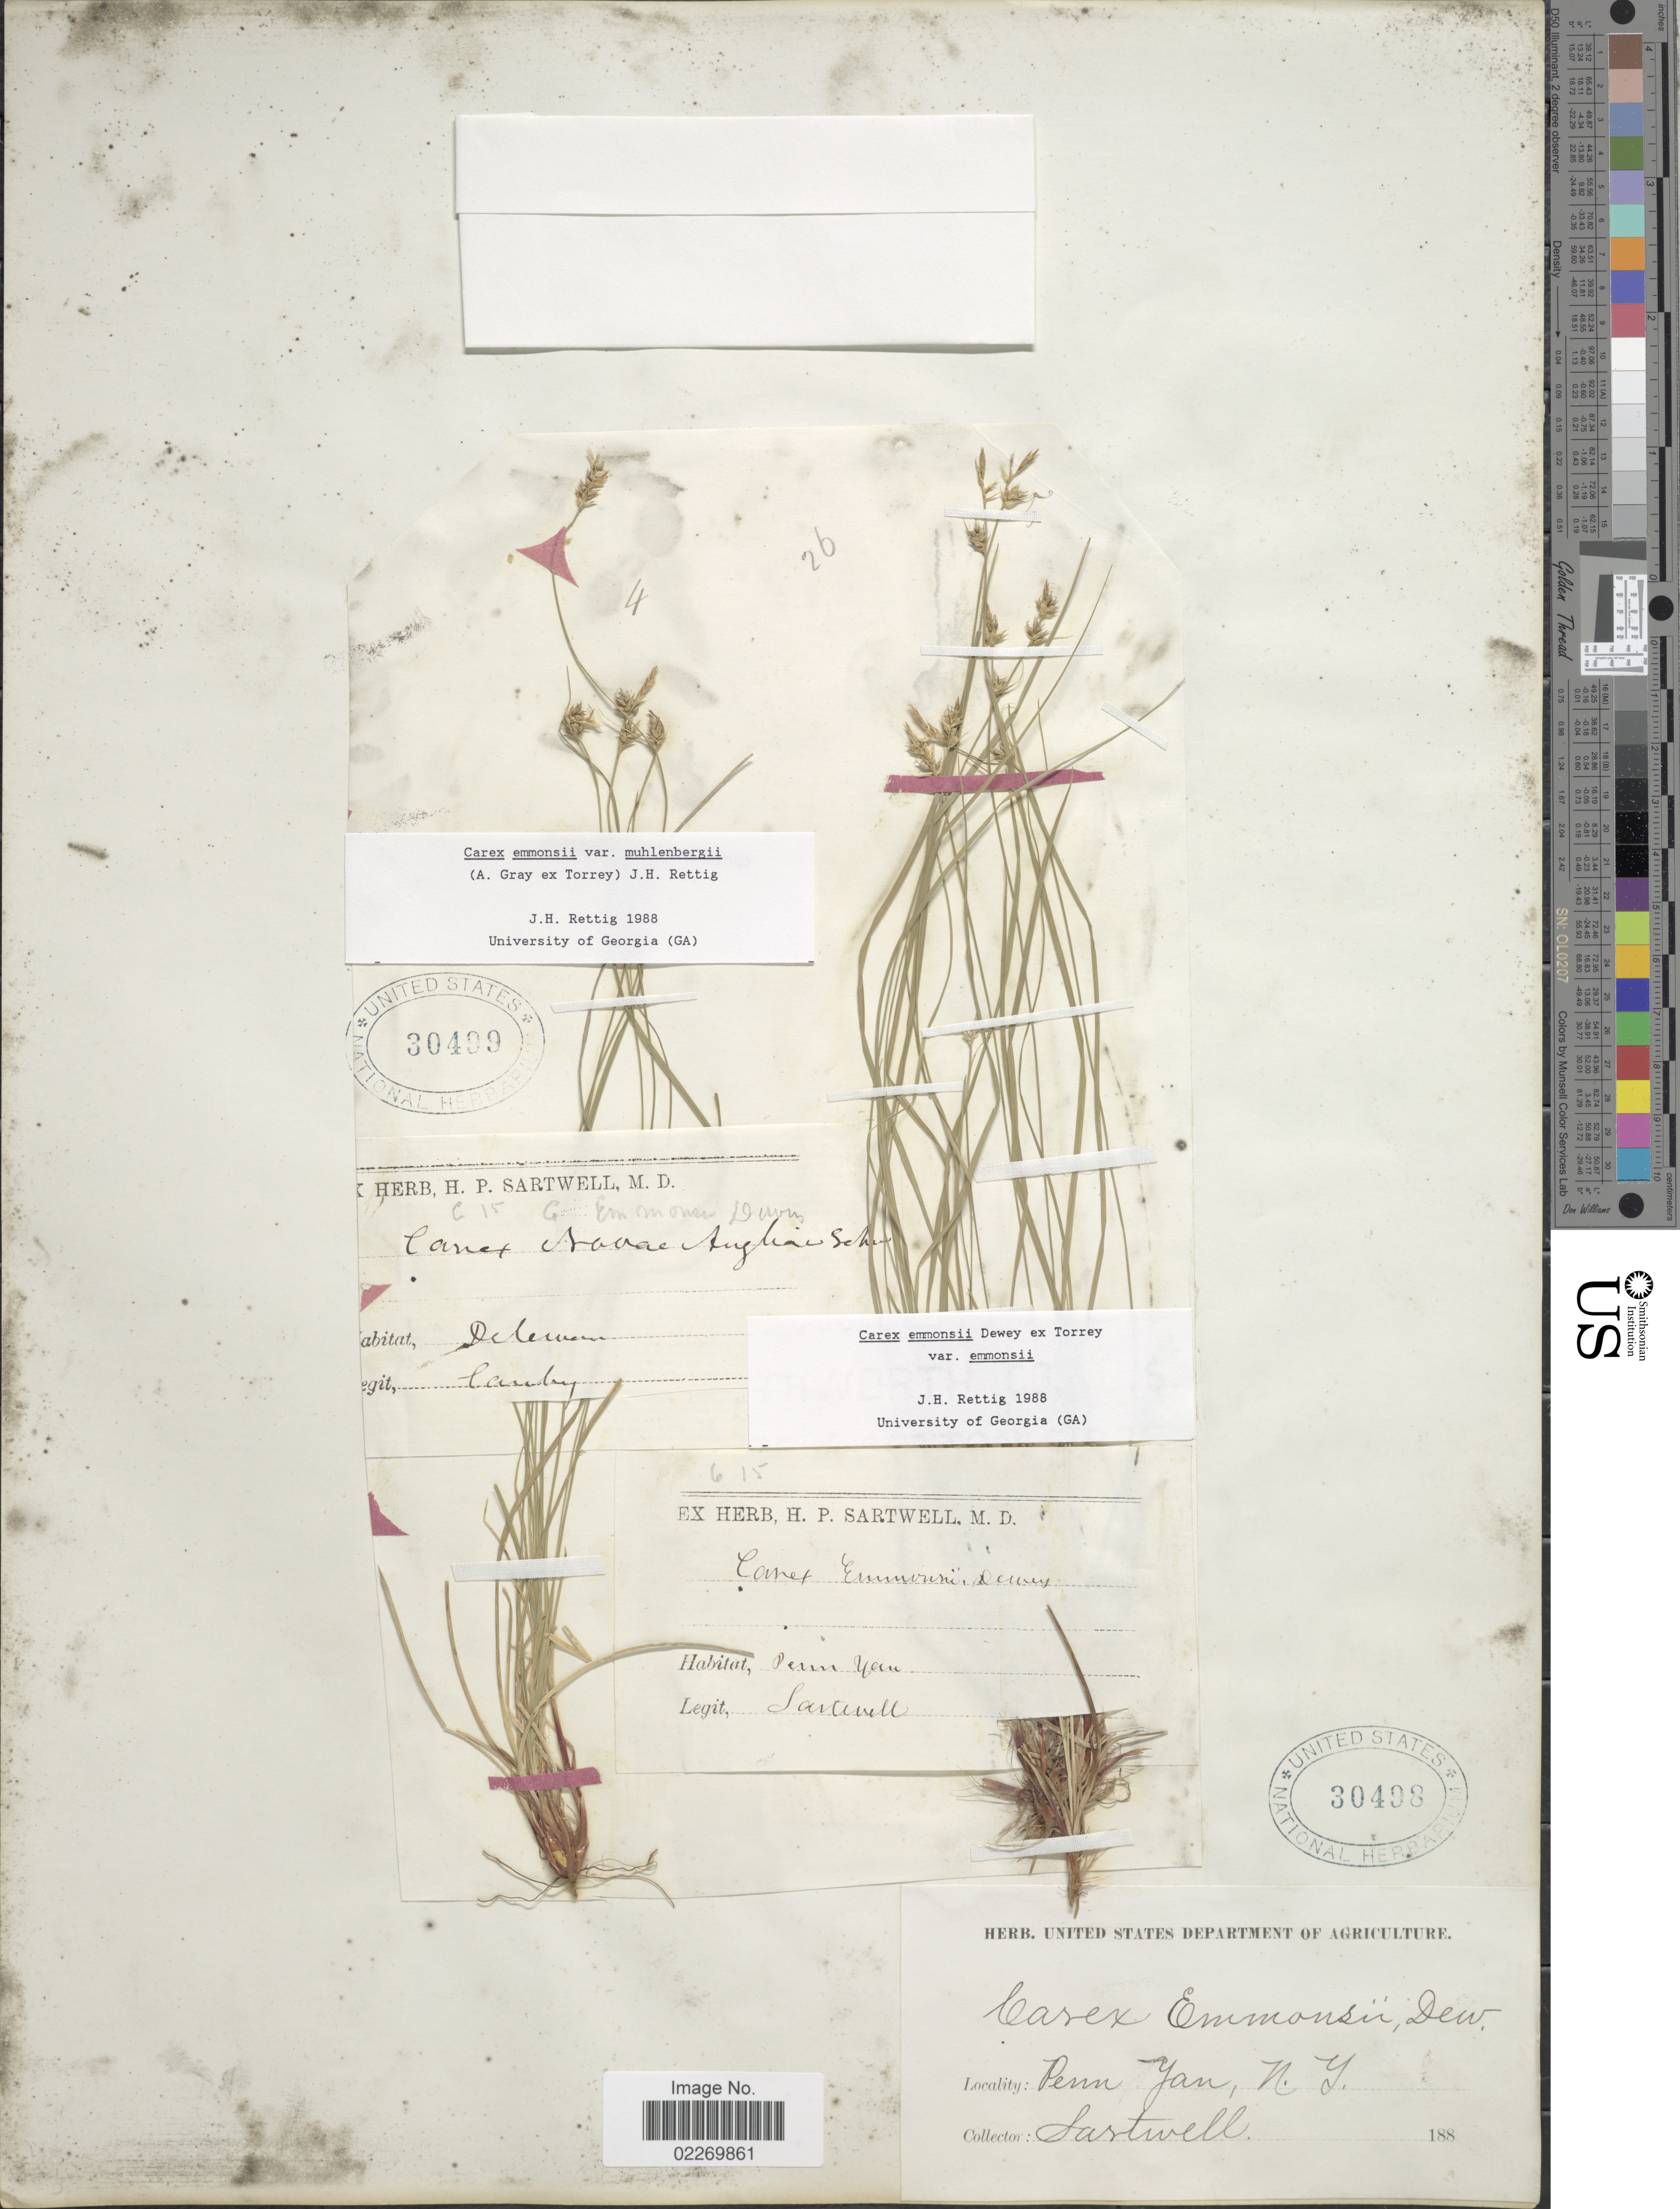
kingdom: Plantae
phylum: Tracheophyta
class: Liliopsida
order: Poales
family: Cyperaceae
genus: Carex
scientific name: Carex emmonsii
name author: Dewey ex Torr.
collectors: Canby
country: United States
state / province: Delaware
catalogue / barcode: US 30499-2